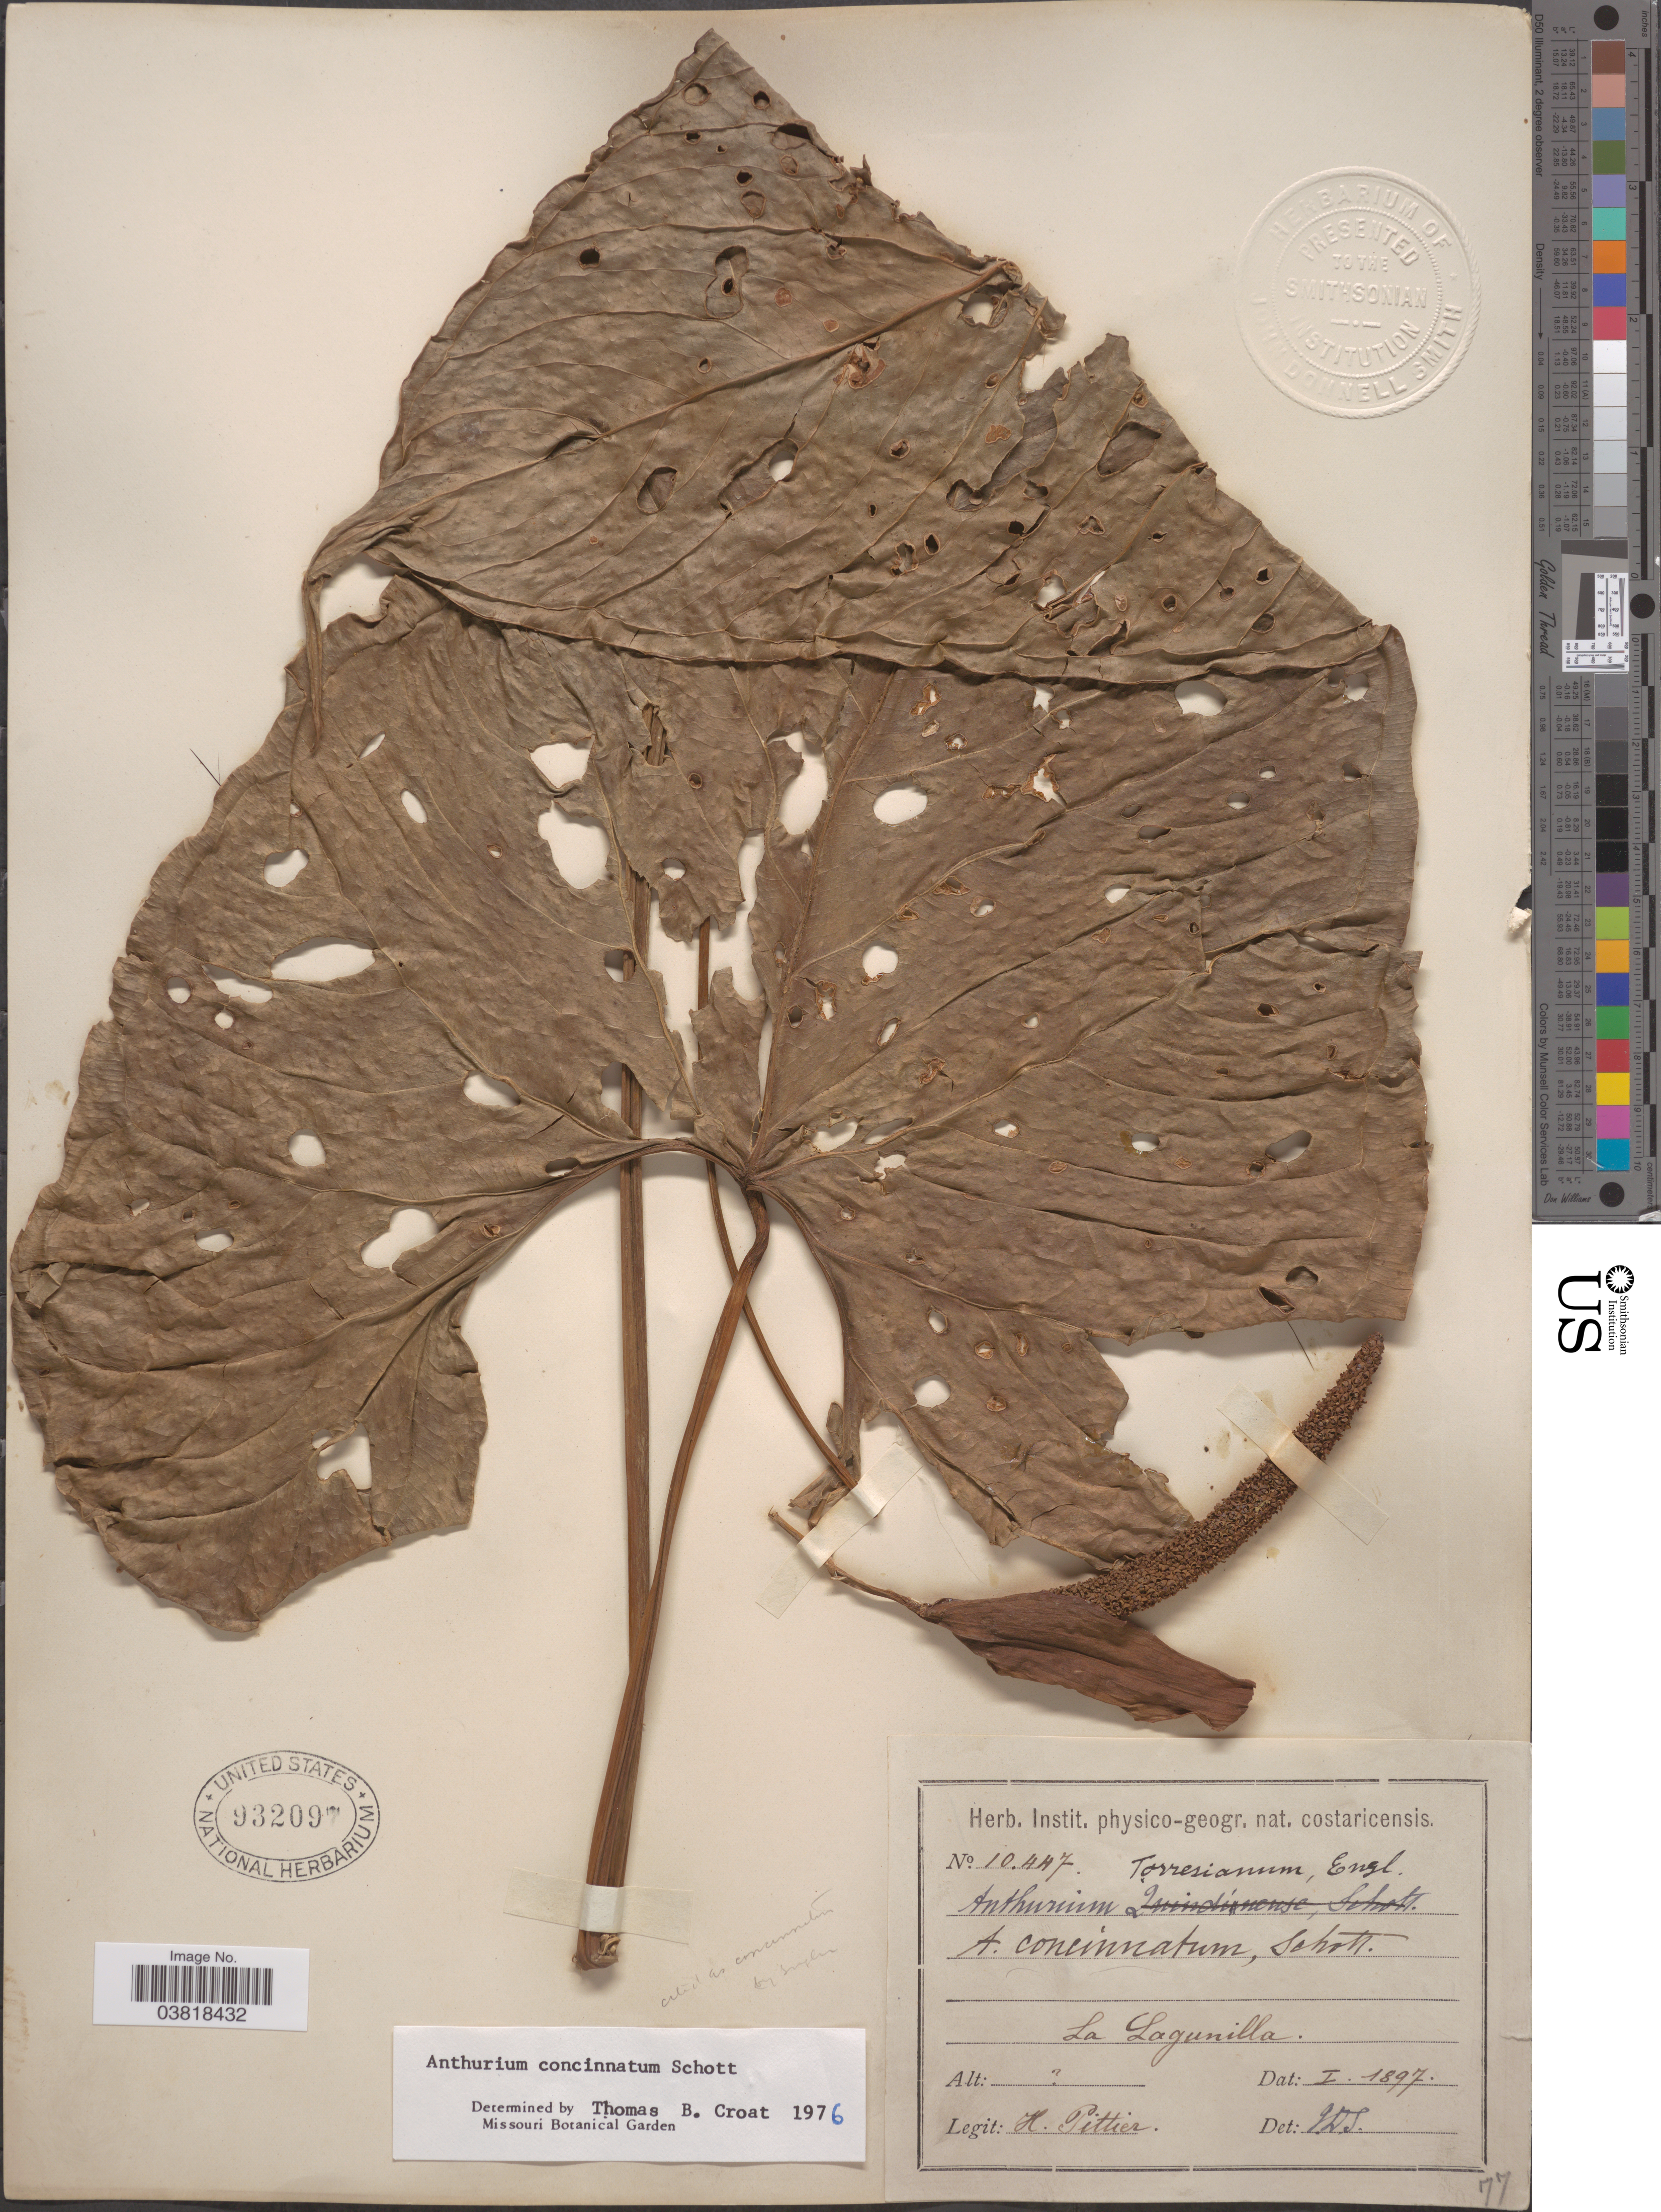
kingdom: Plantae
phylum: Tracheophyta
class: Liliopsida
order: Alismatales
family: Araceae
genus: Anthurium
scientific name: Anthurium concinnatum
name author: Schott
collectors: H. F. Pittier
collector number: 10447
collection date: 1897-01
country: Costa Rica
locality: La Lagunilla.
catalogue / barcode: US 932097